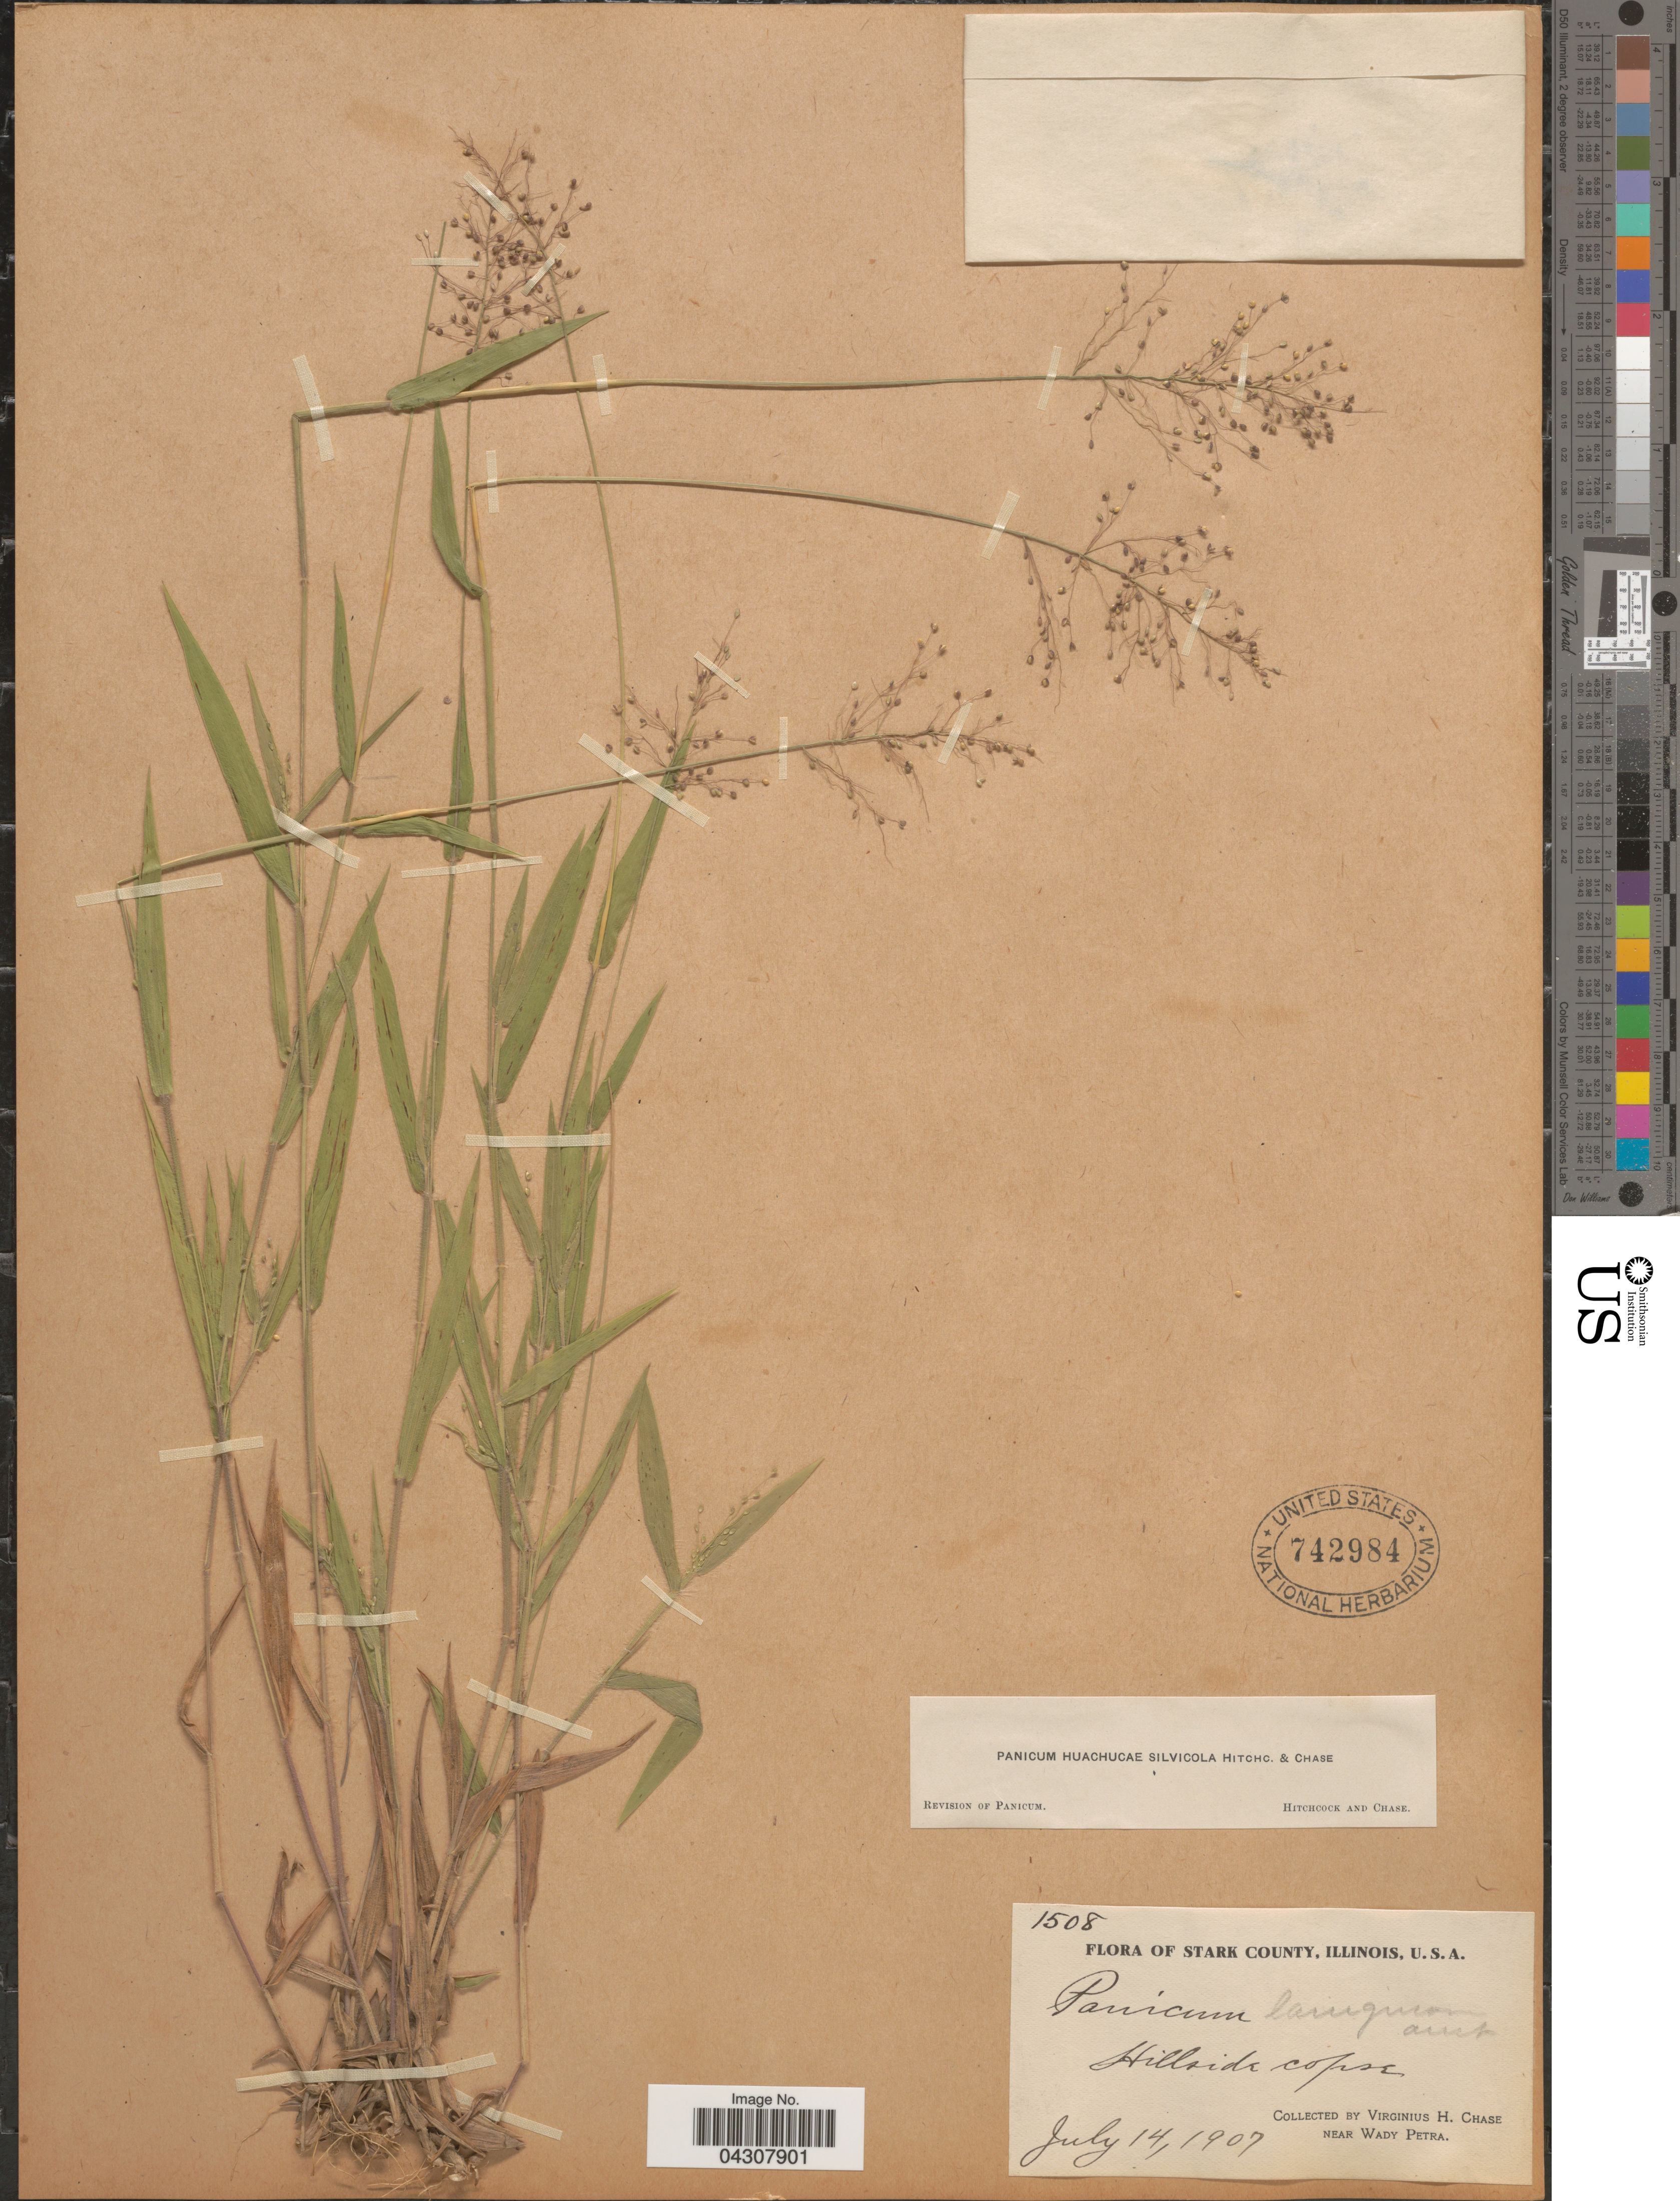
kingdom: Plantae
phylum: Tracheophyta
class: Liliopsida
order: Poales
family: Poaceae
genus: Dichanthelium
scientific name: Dichanthelium acuminatum var. acuminatum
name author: (Sw.) Gould & C.A. Clark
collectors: V. H. Chase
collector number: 1508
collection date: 1907-07-14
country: United States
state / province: Illinois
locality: Stark County. Hillside copse. Near Wady Petra.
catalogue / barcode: US 742984